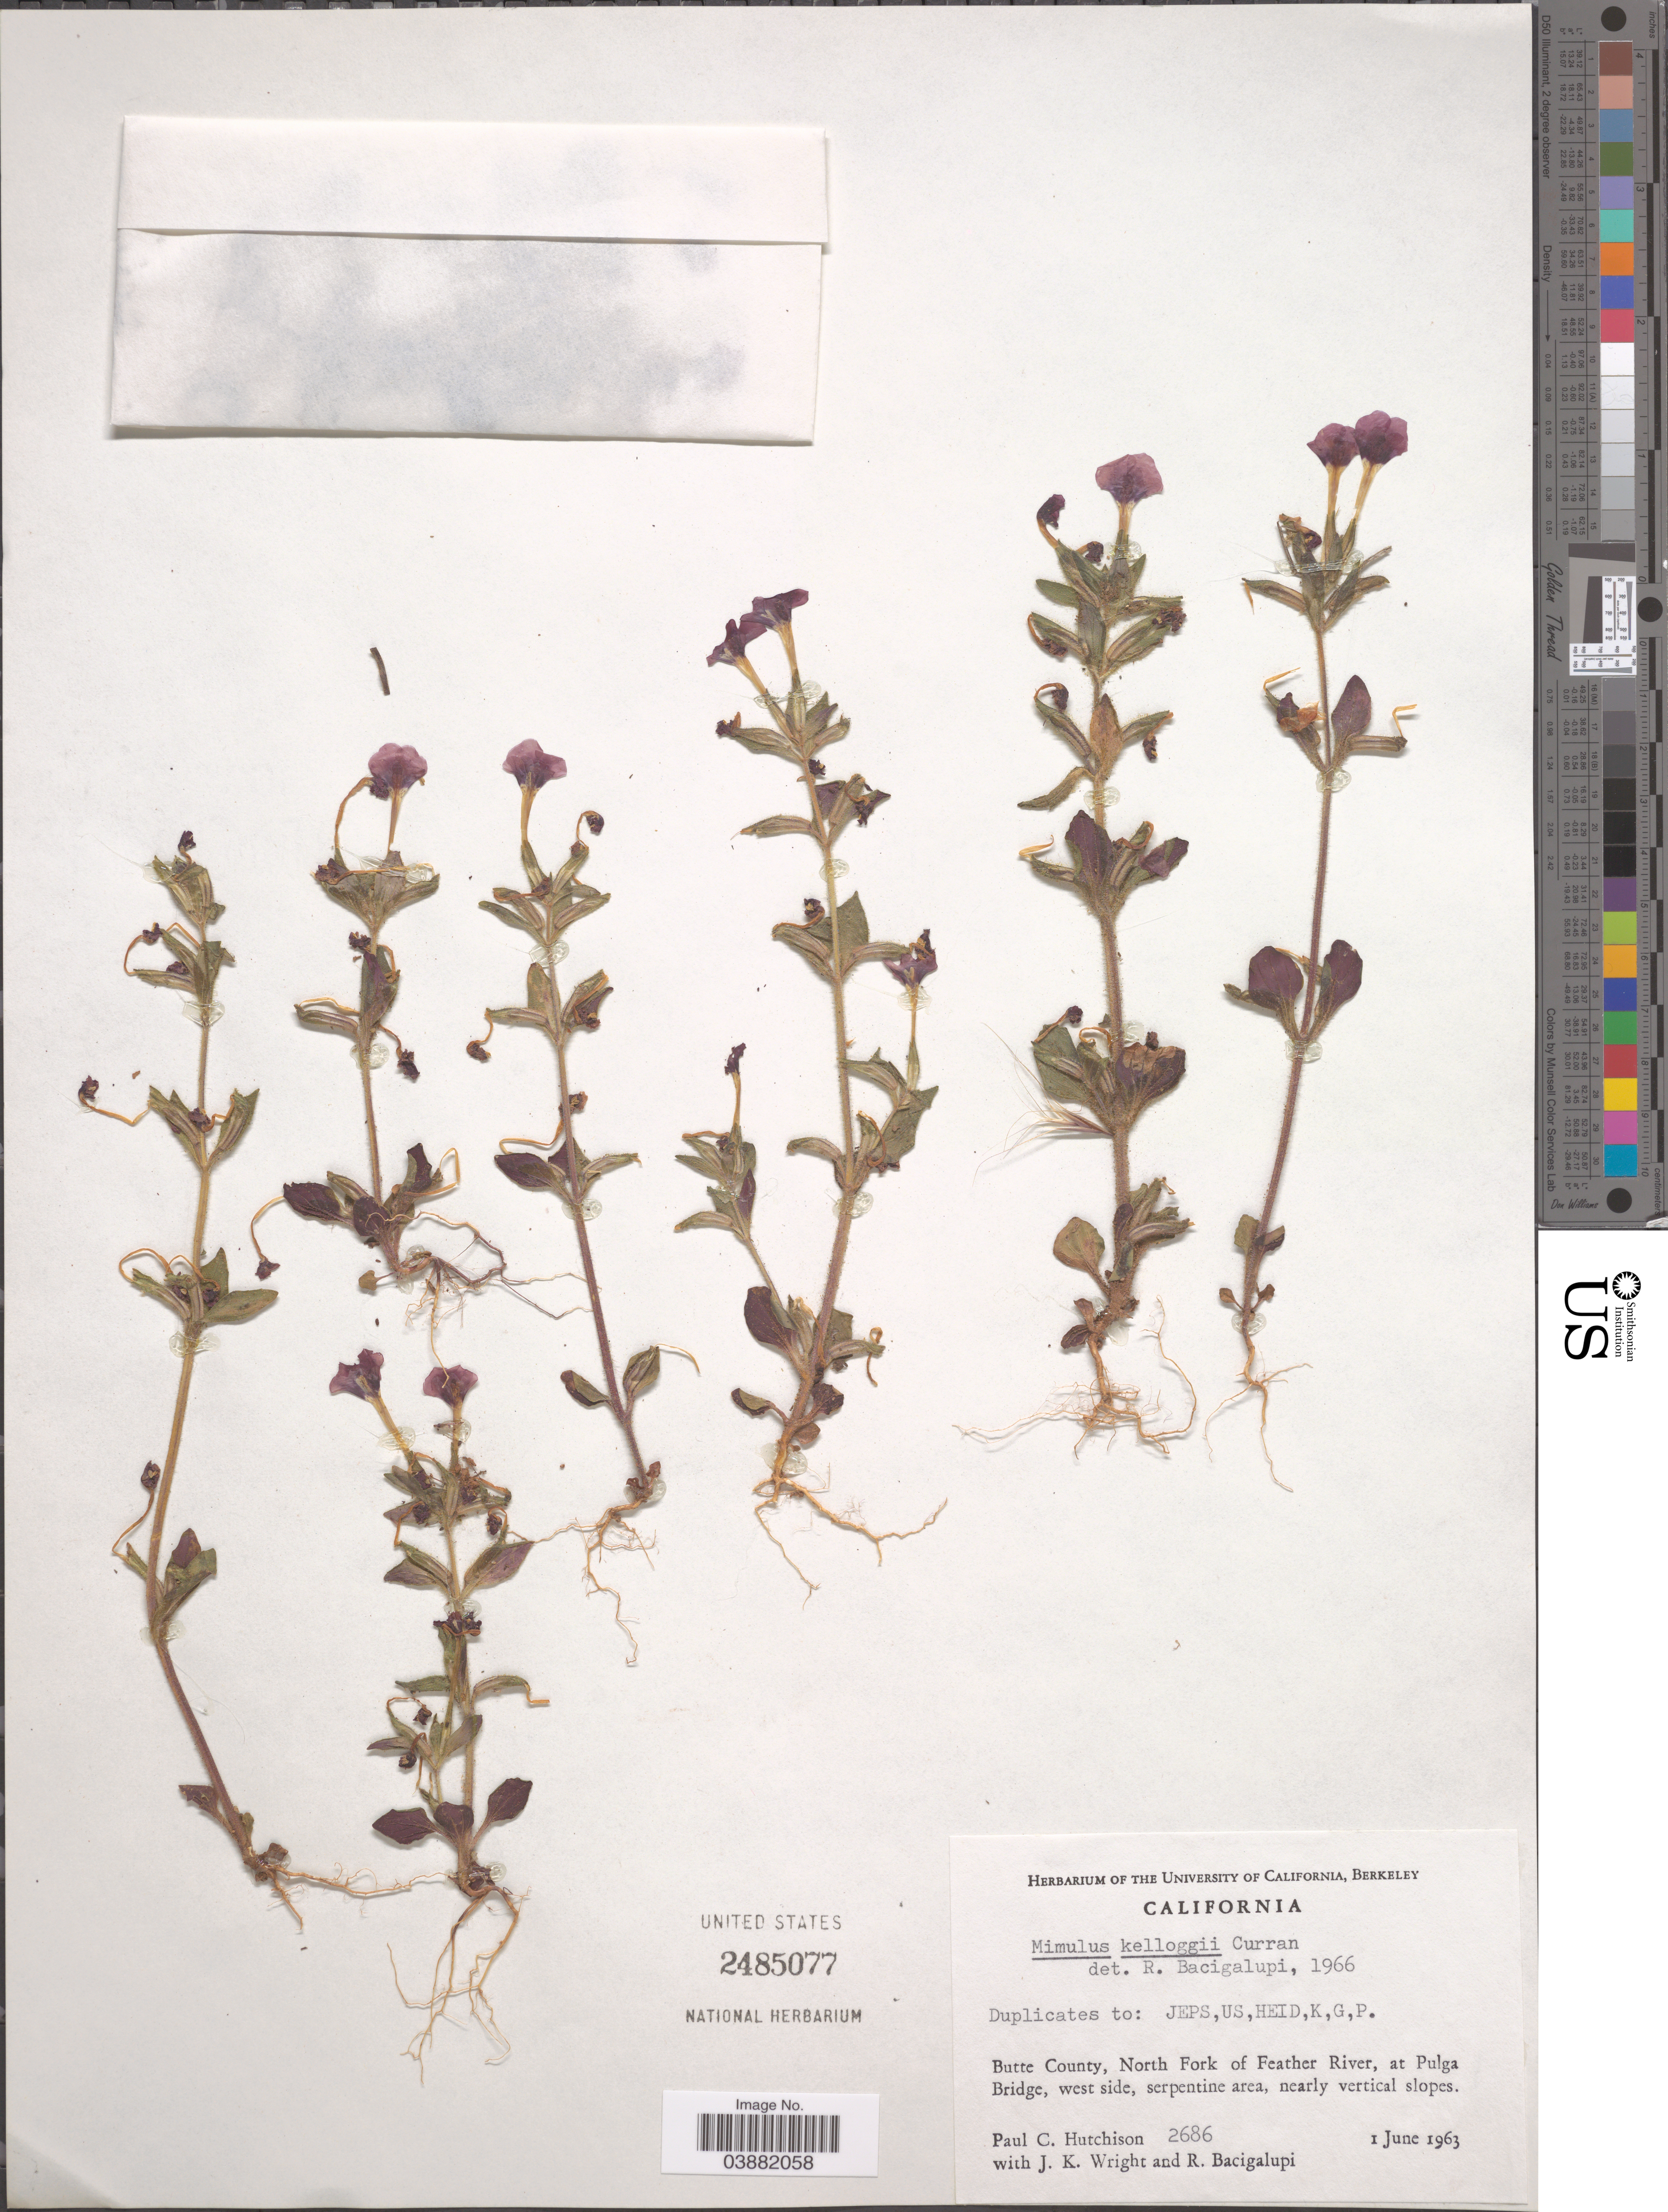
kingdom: Plantae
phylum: Tracheophyta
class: Magnoliopsida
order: Lamiales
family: Phrymaceae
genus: Mimulus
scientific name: Mimulus kelloggii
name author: (Curran ex Greene) Curran ex A. Gray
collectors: P. C. Hutchison, J. K. Wright & R. Bacigalupi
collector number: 2686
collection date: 1963-06-01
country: United States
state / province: California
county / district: Butte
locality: Butte County, North Fork of Feather River, at Pulga Bridge, west side.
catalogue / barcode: US 2485077